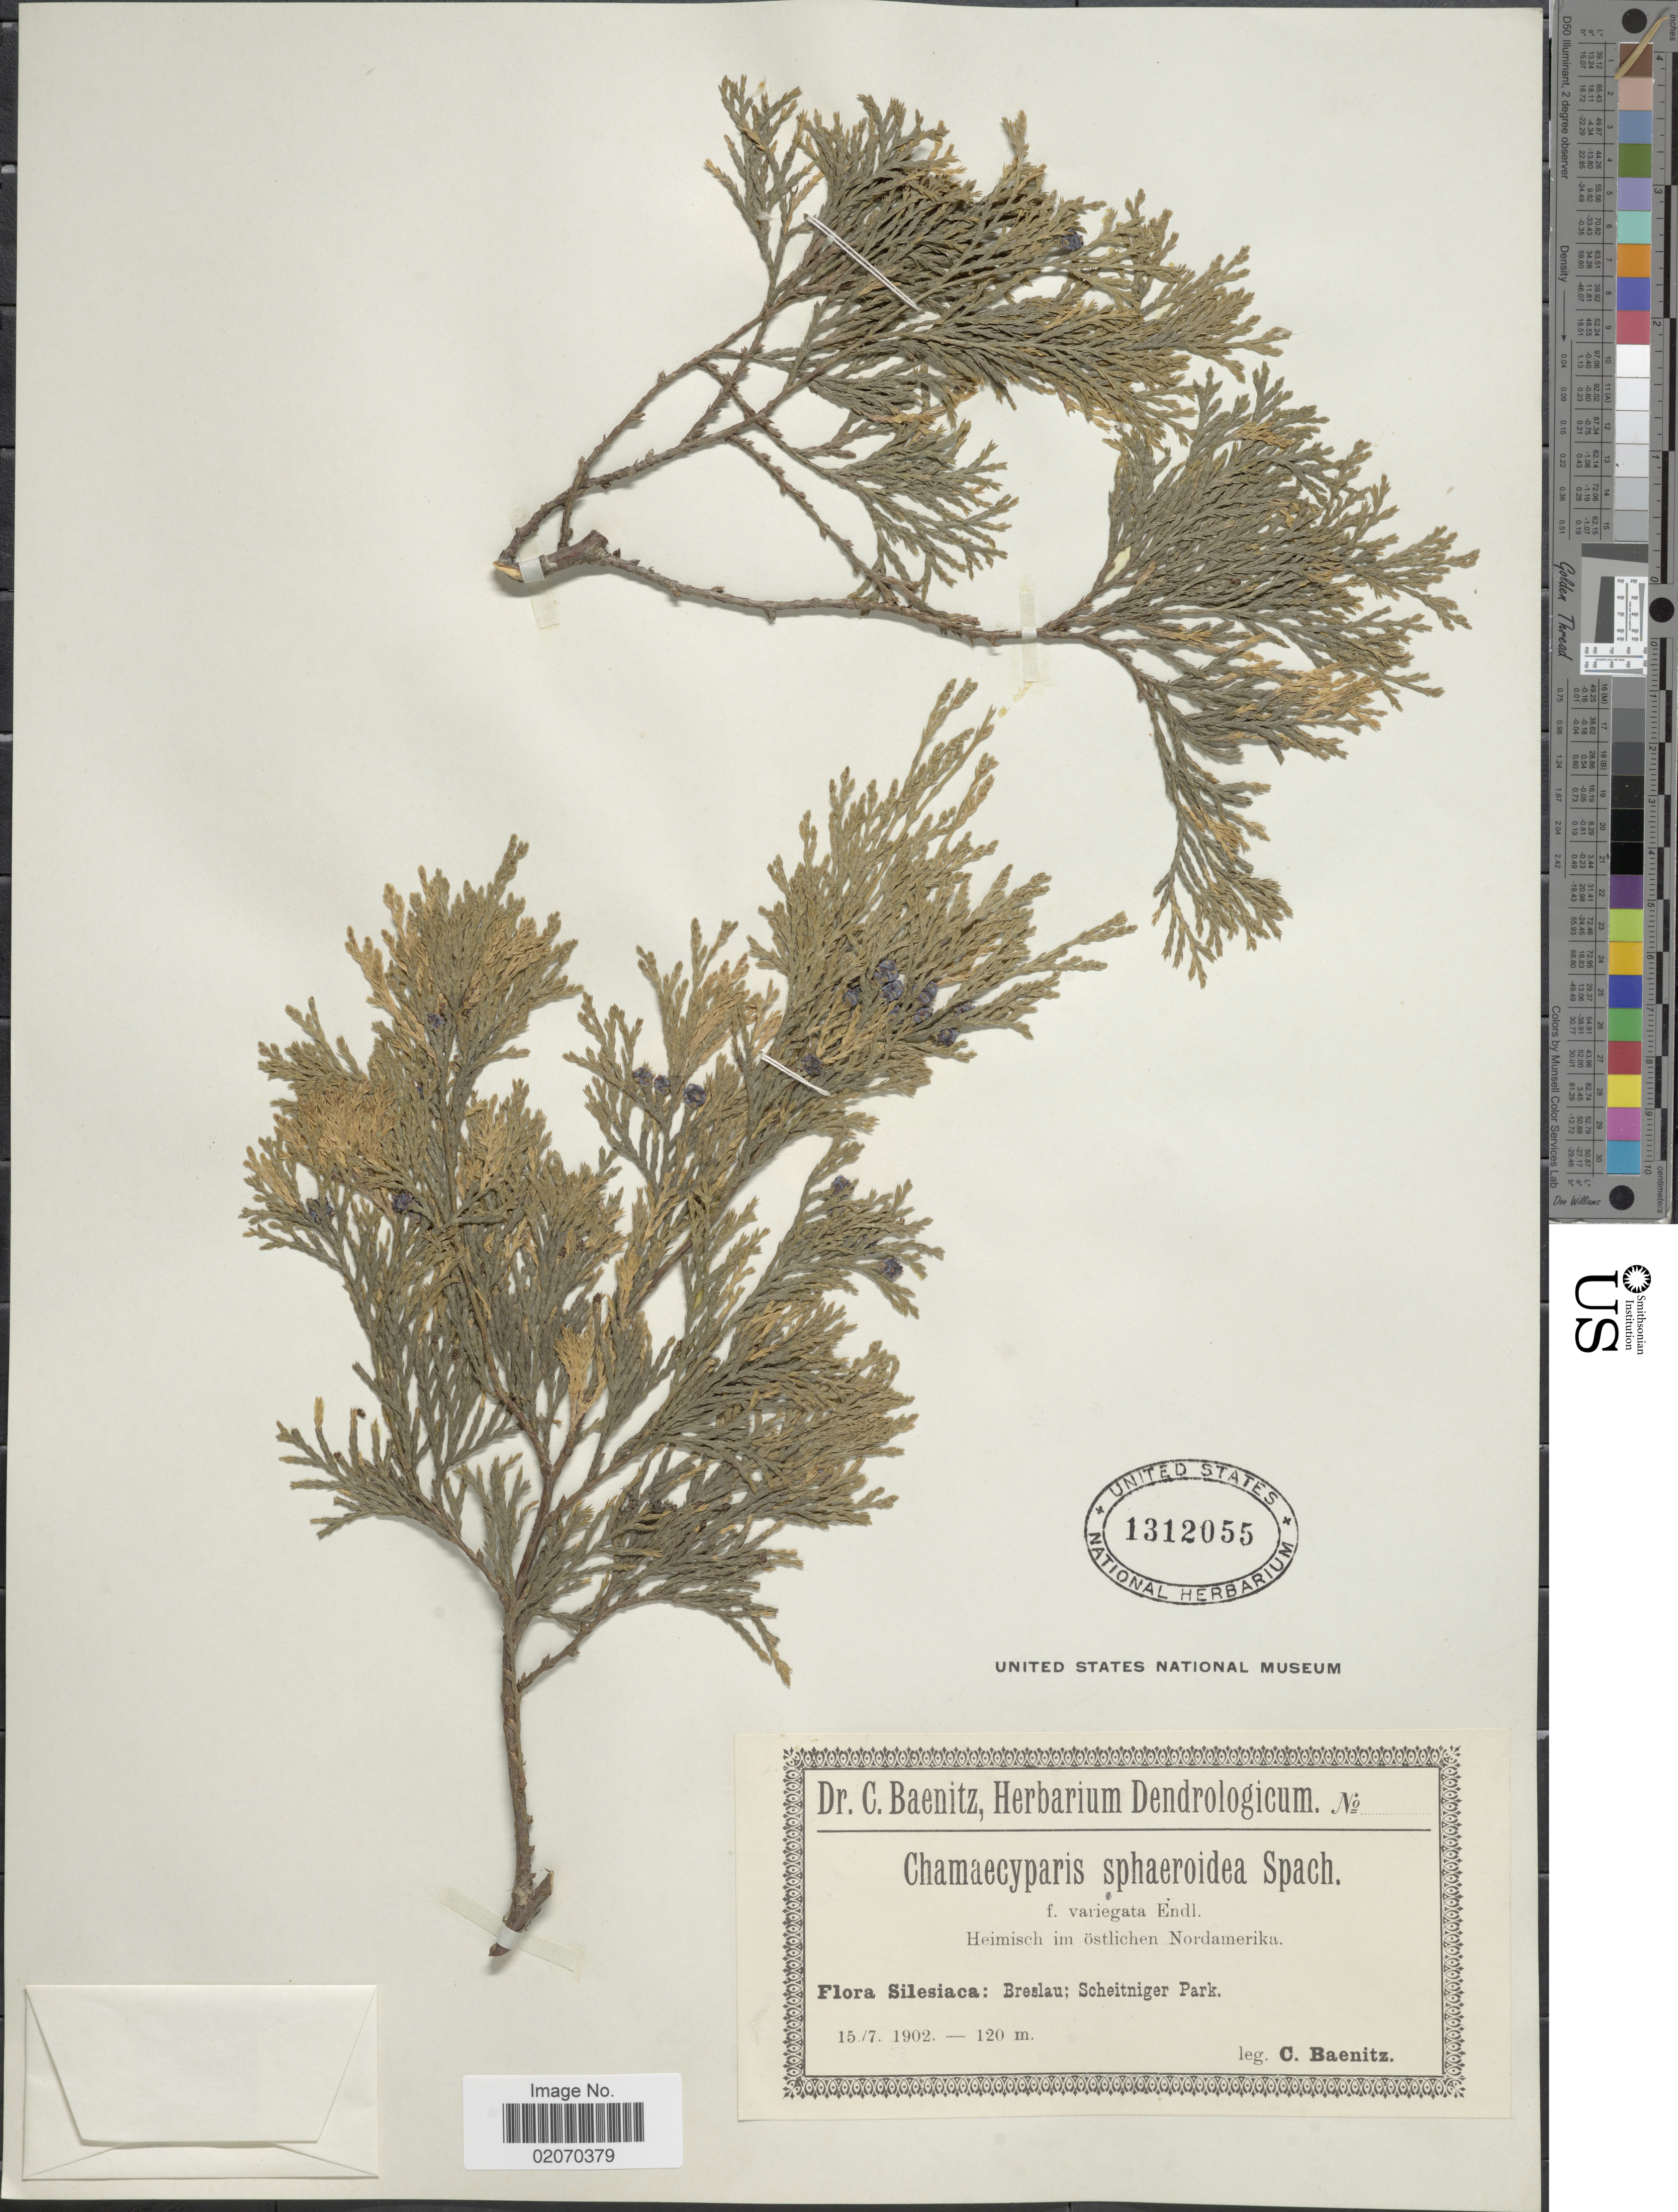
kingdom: Plantae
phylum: Tracheophyta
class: Pinopsida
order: Pinales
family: Cupressaceae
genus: Chamaecyparis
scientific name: Chamaecyparis thyoides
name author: (L.) Britton, Stearns & Poggenb.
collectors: C. G. Baenitz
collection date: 1902-07-15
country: Poland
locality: Silesiaca: Breslau; Scheitniger Park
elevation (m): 120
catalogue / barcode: US 1312055